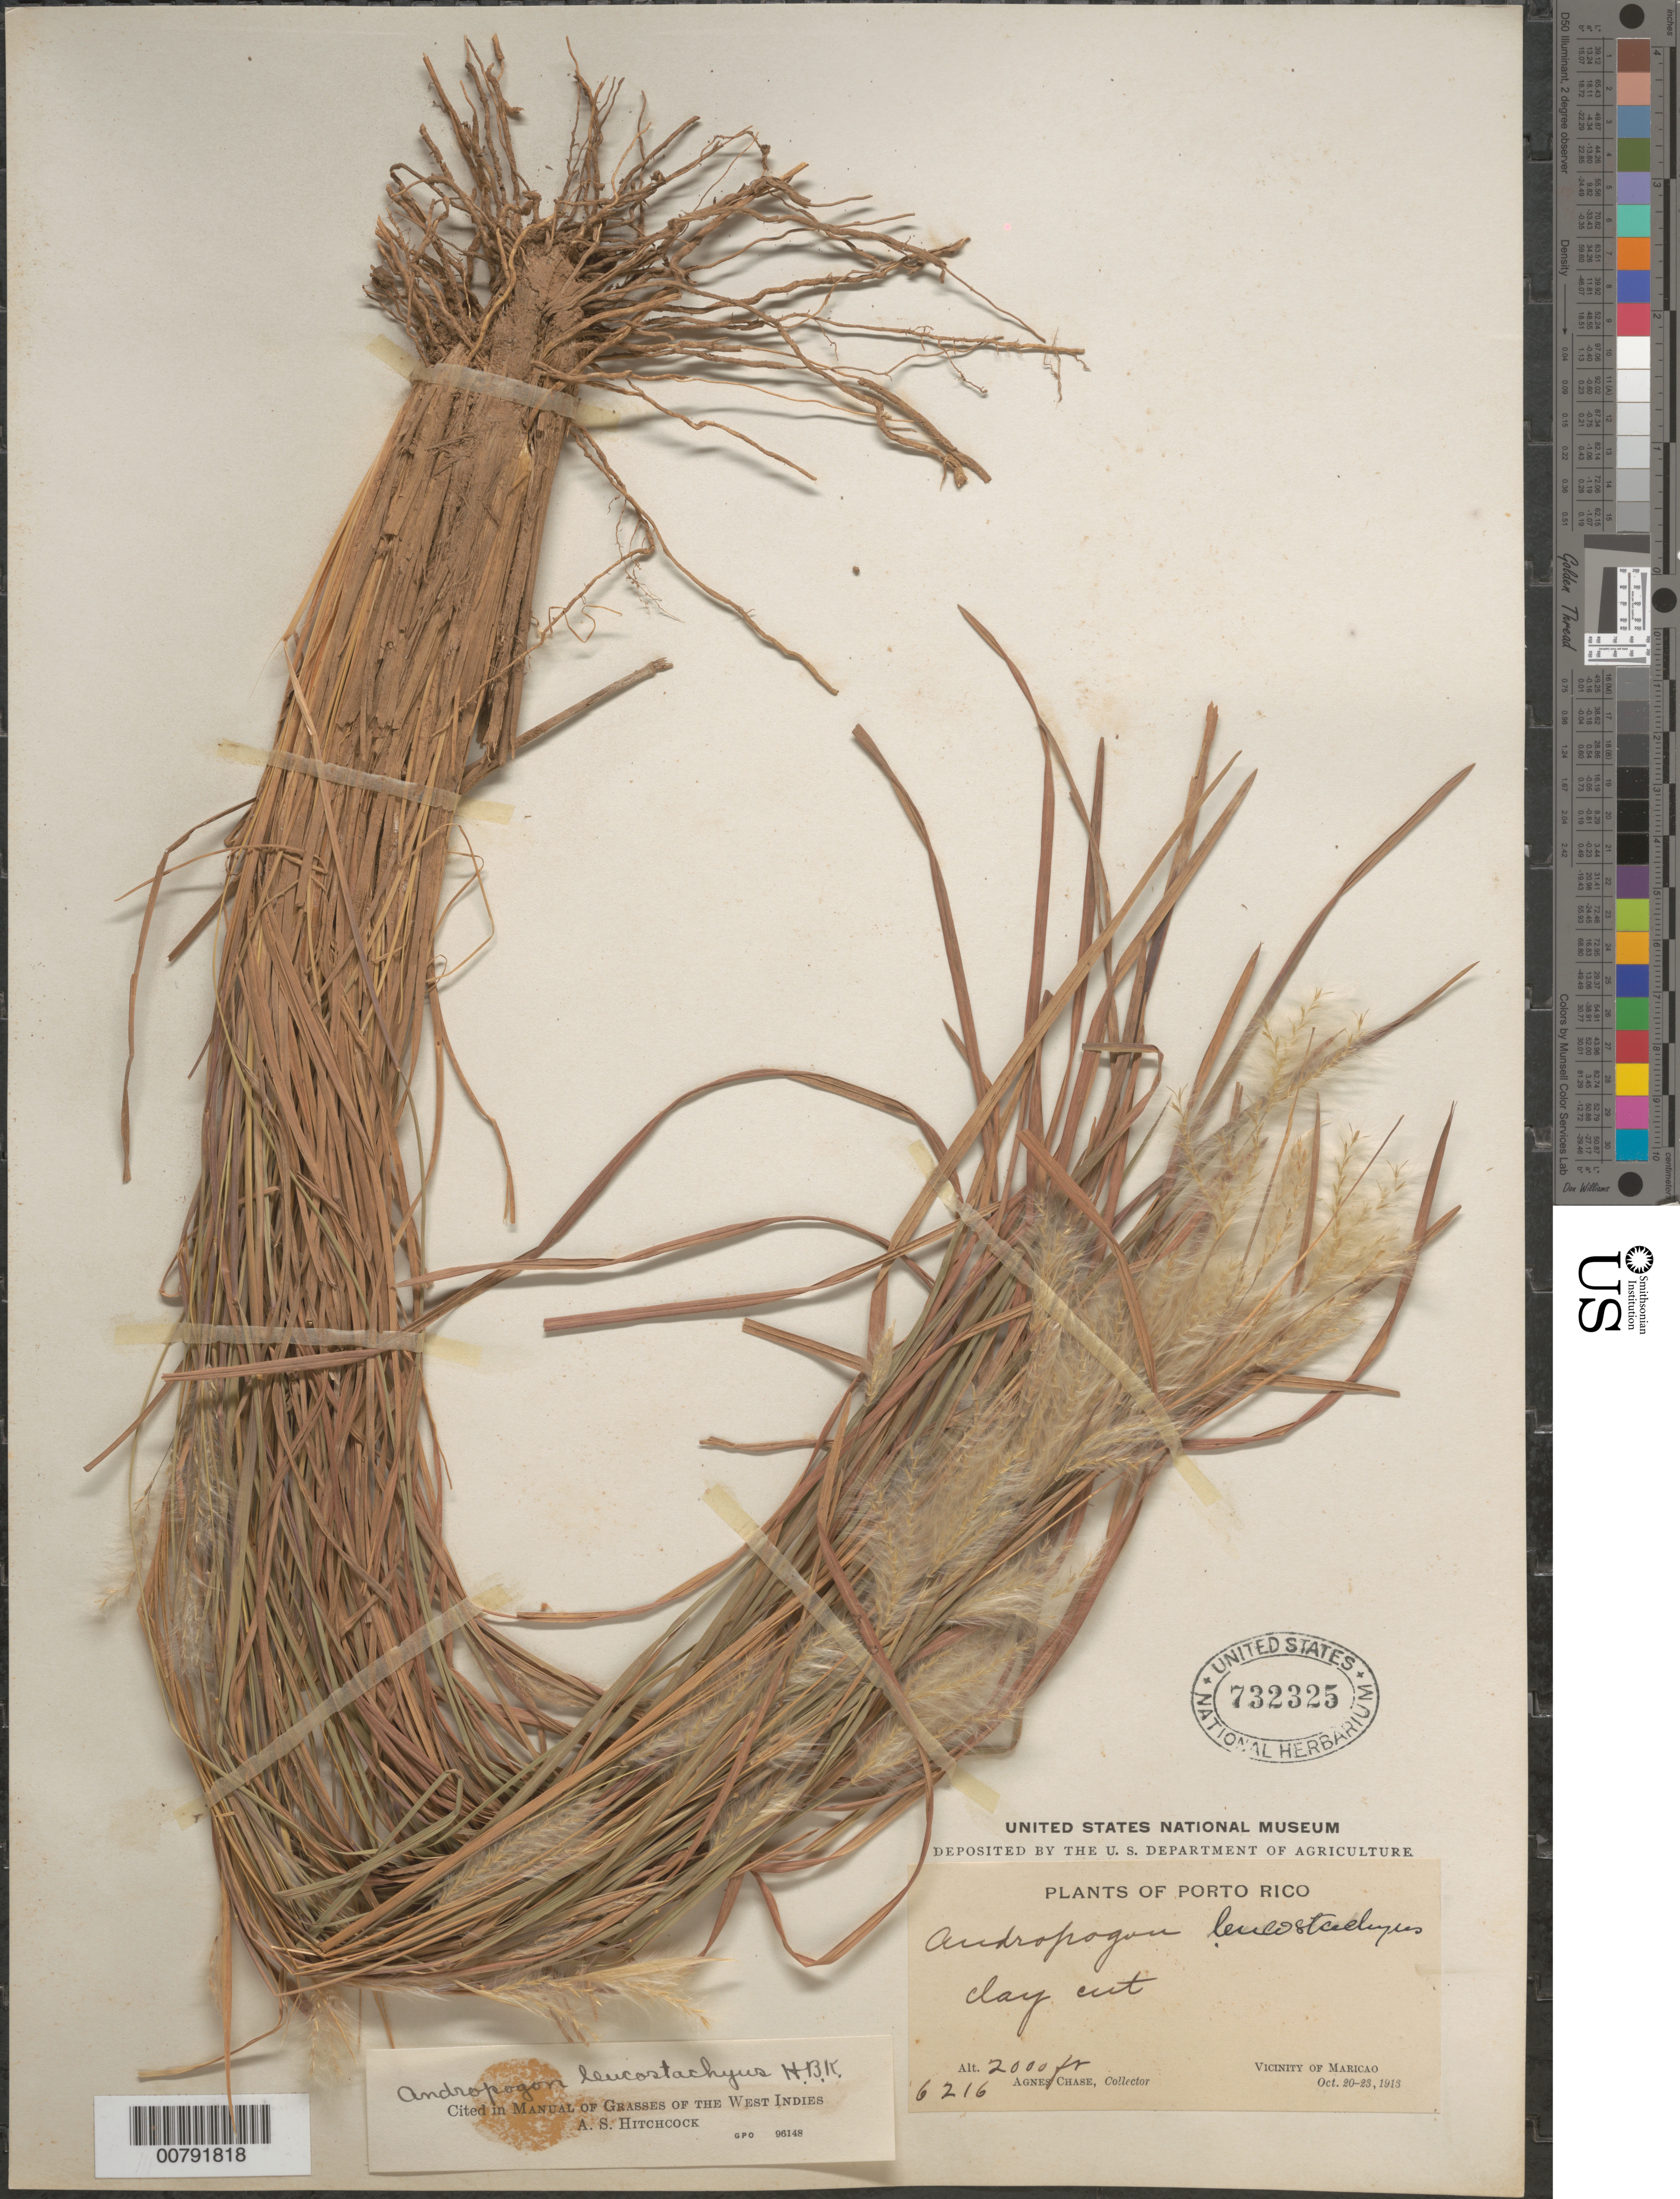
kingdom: Plantae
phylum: Tracheophyta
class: Liliopsida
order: Poales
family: Poaceae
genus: Andropogon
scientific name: Andropogon leucostachyus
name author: Kunth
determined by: Hitchcock, Albert S.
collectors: A. Chase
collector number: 6216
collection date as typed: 20 Oct 1913 to 23 Oct 1913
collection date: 1913-10-20/1913-10-23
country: Puerto Rico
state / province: Maricao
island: Puerto Rico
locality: Maricao vicinity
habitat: Clay cut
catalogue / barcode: US 732325